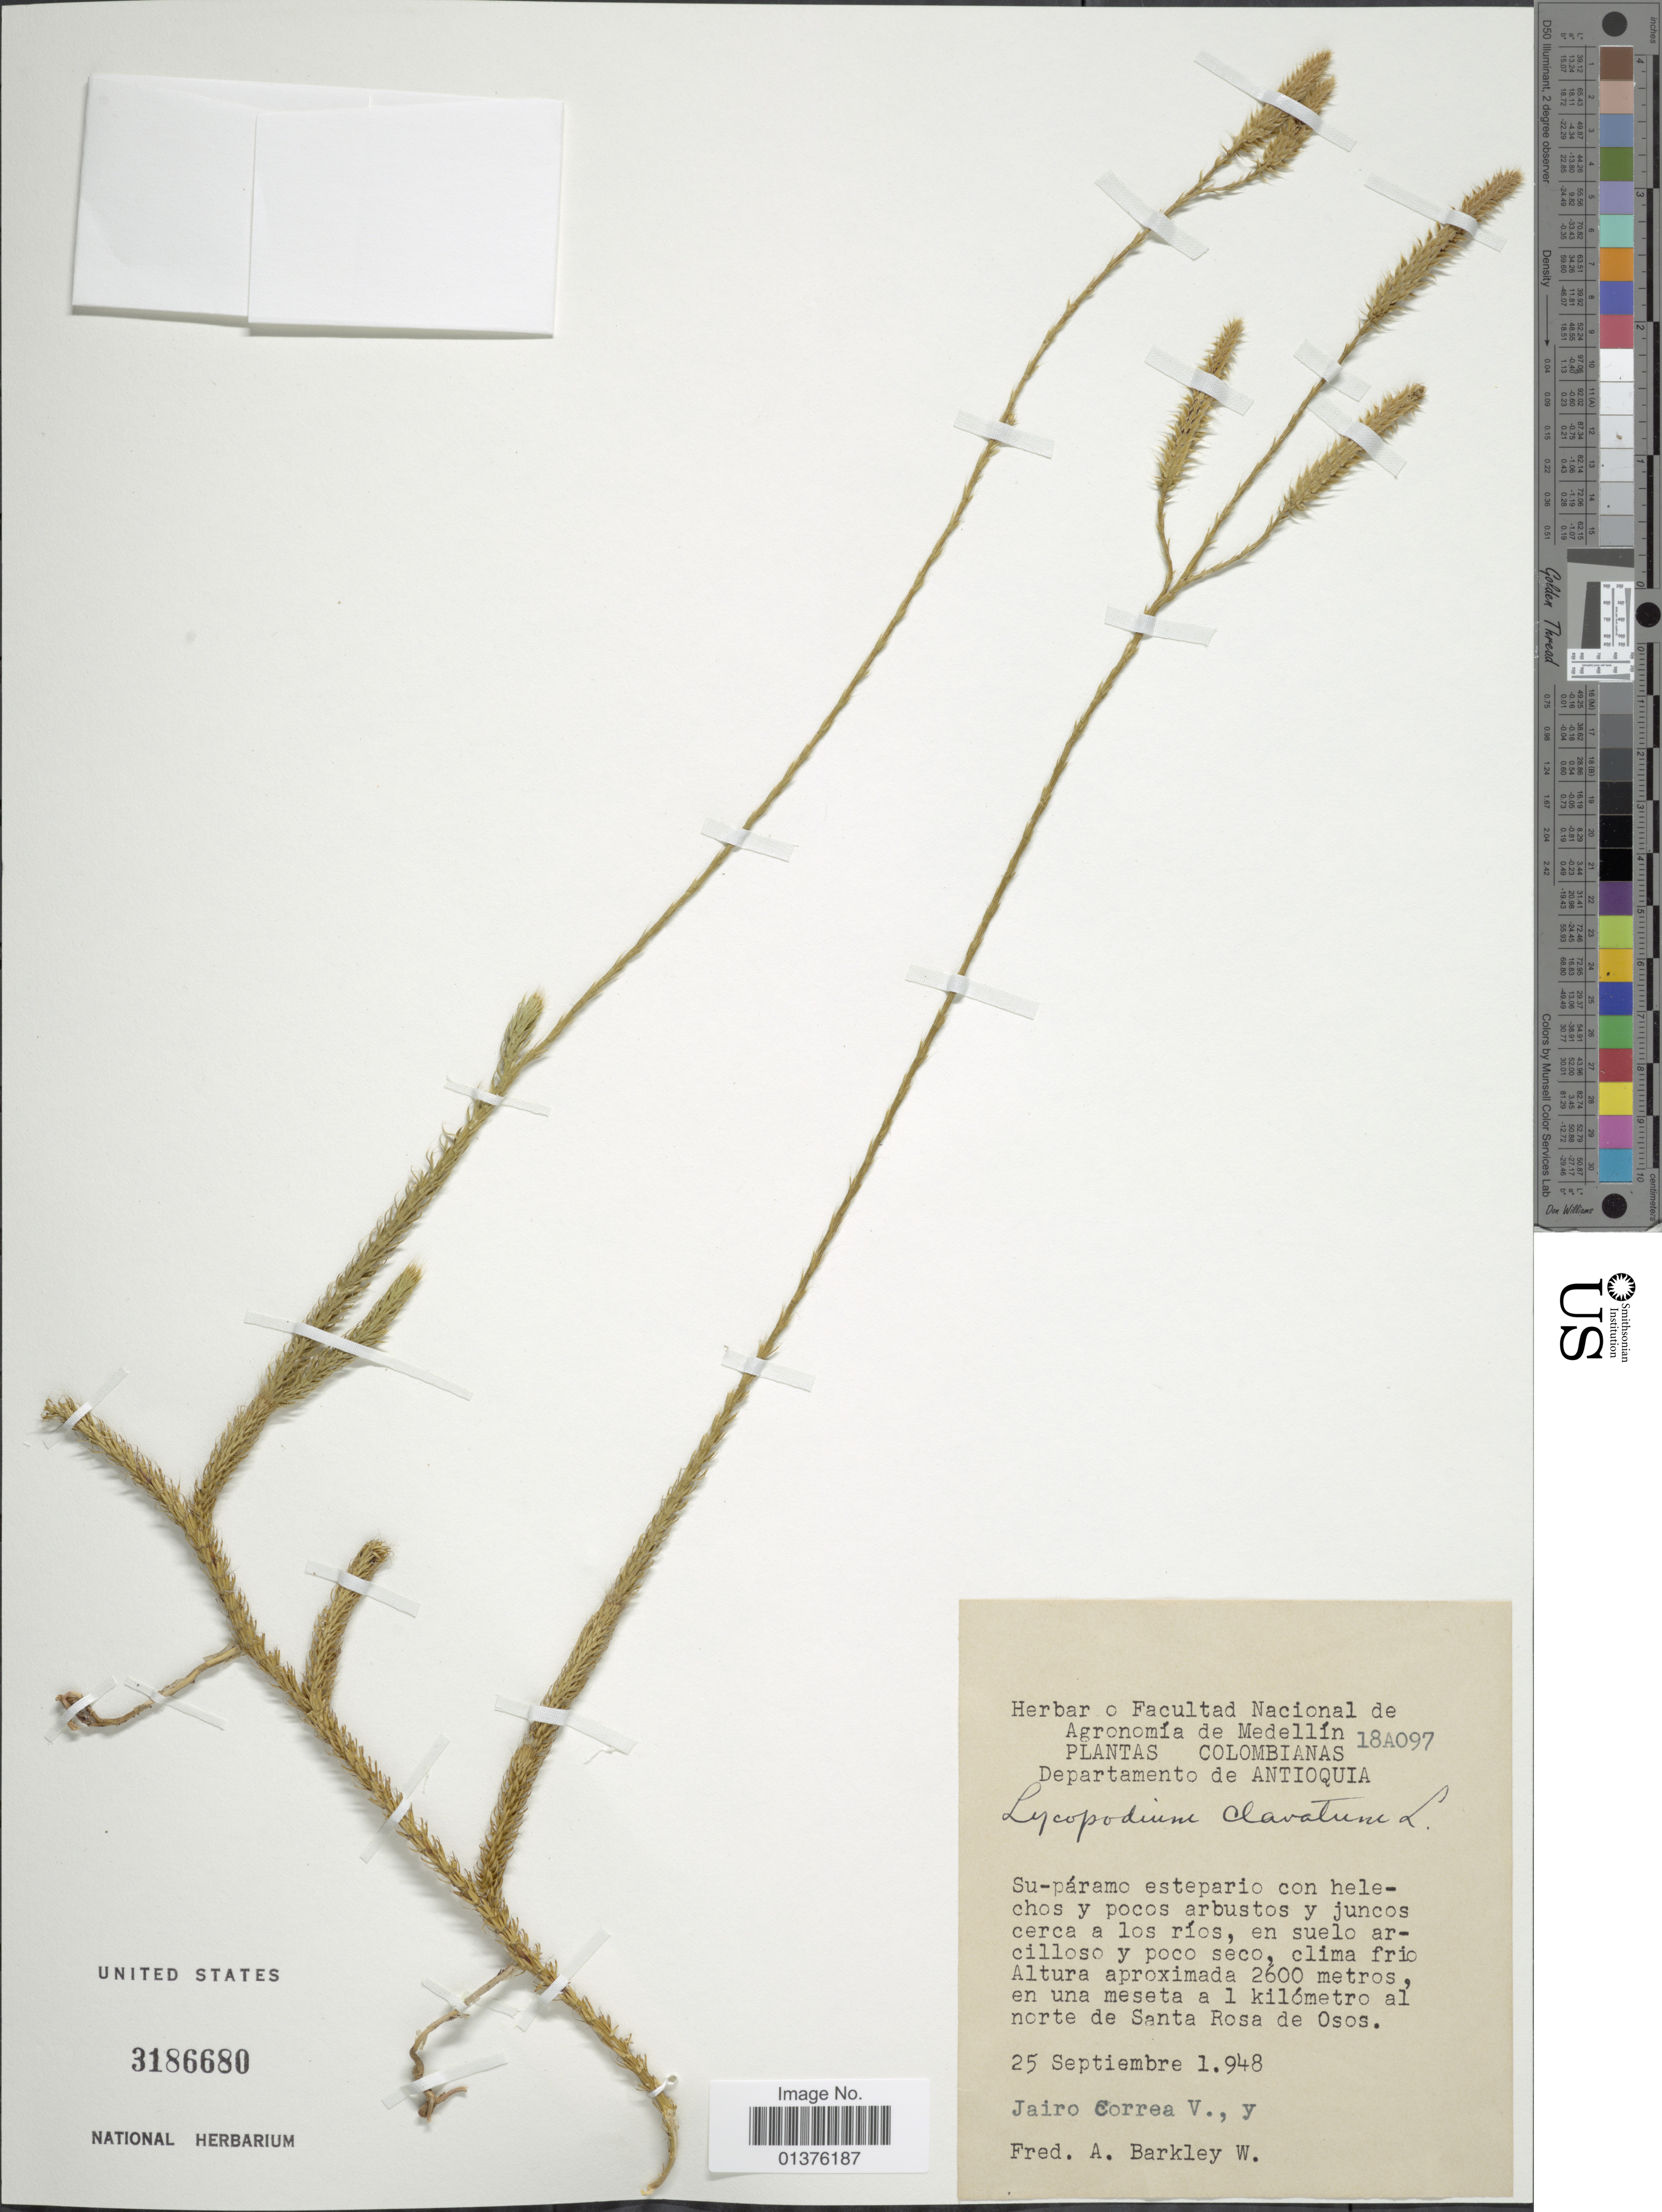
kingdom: Plantae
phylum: Tracheophyta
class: Lycopodiopsida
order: Lycopodiales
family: Lycopodiaceae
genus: Lycopodium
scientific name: Lycopodium clavatum subsp. clavatum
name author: L.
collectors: J. Correa & F. A. Barkley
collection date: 1948-09-25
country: Colombia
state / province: Antioquia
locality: Su-páramo estepario con helechos y pocos arbustos y juncos cerca a los rios, en suelo arcilloso y poco seco, en una meseta a 1km al norte de Santa Rosa de Osos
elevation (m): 2600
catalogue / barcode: US 3186680